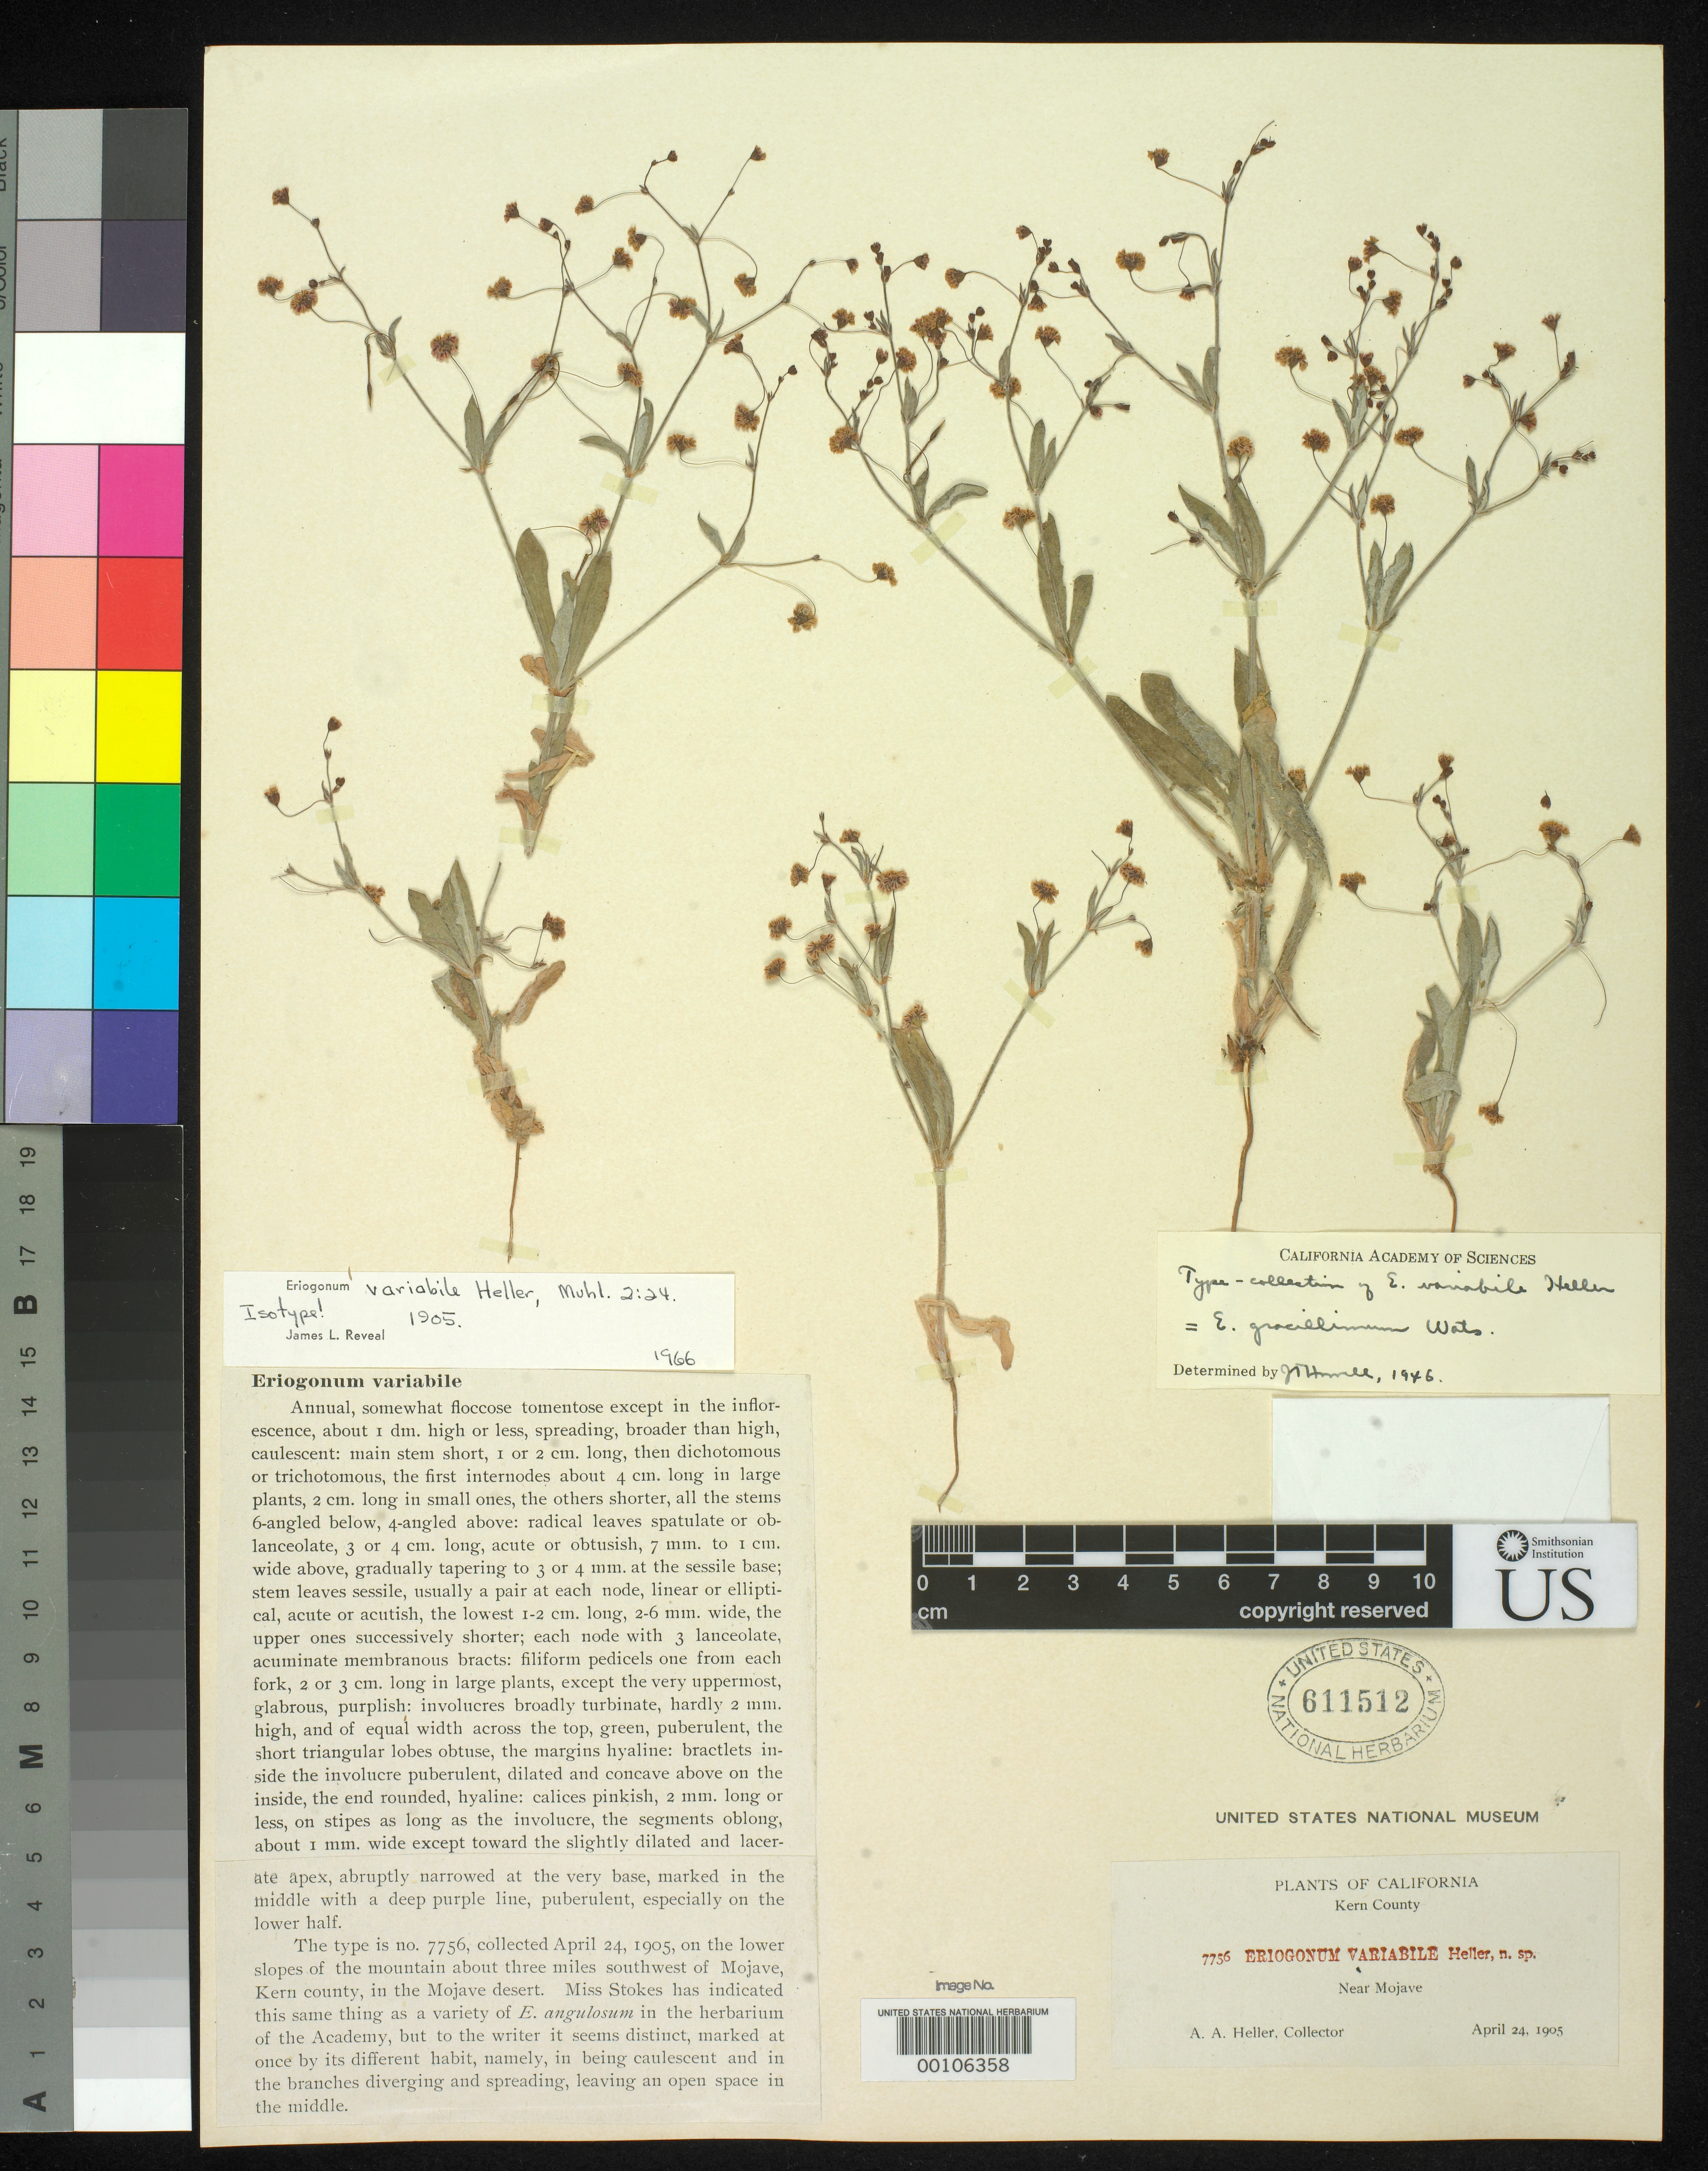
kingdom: Plantae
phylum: Tracheophyta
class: Magnoliopsida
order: Caryophyllales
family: Polygonaceae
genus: Eriogonum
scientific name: Eriogonum variabile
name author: A. Heller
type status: Isotype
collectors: A. A. Heller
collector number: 7756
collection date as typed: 24 Apr 1905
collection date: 1905-04-24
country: United States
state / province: California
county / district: Kern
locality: Lower slopes of Mountains, 3 miles SW of Mojave.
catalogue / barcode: US 611512